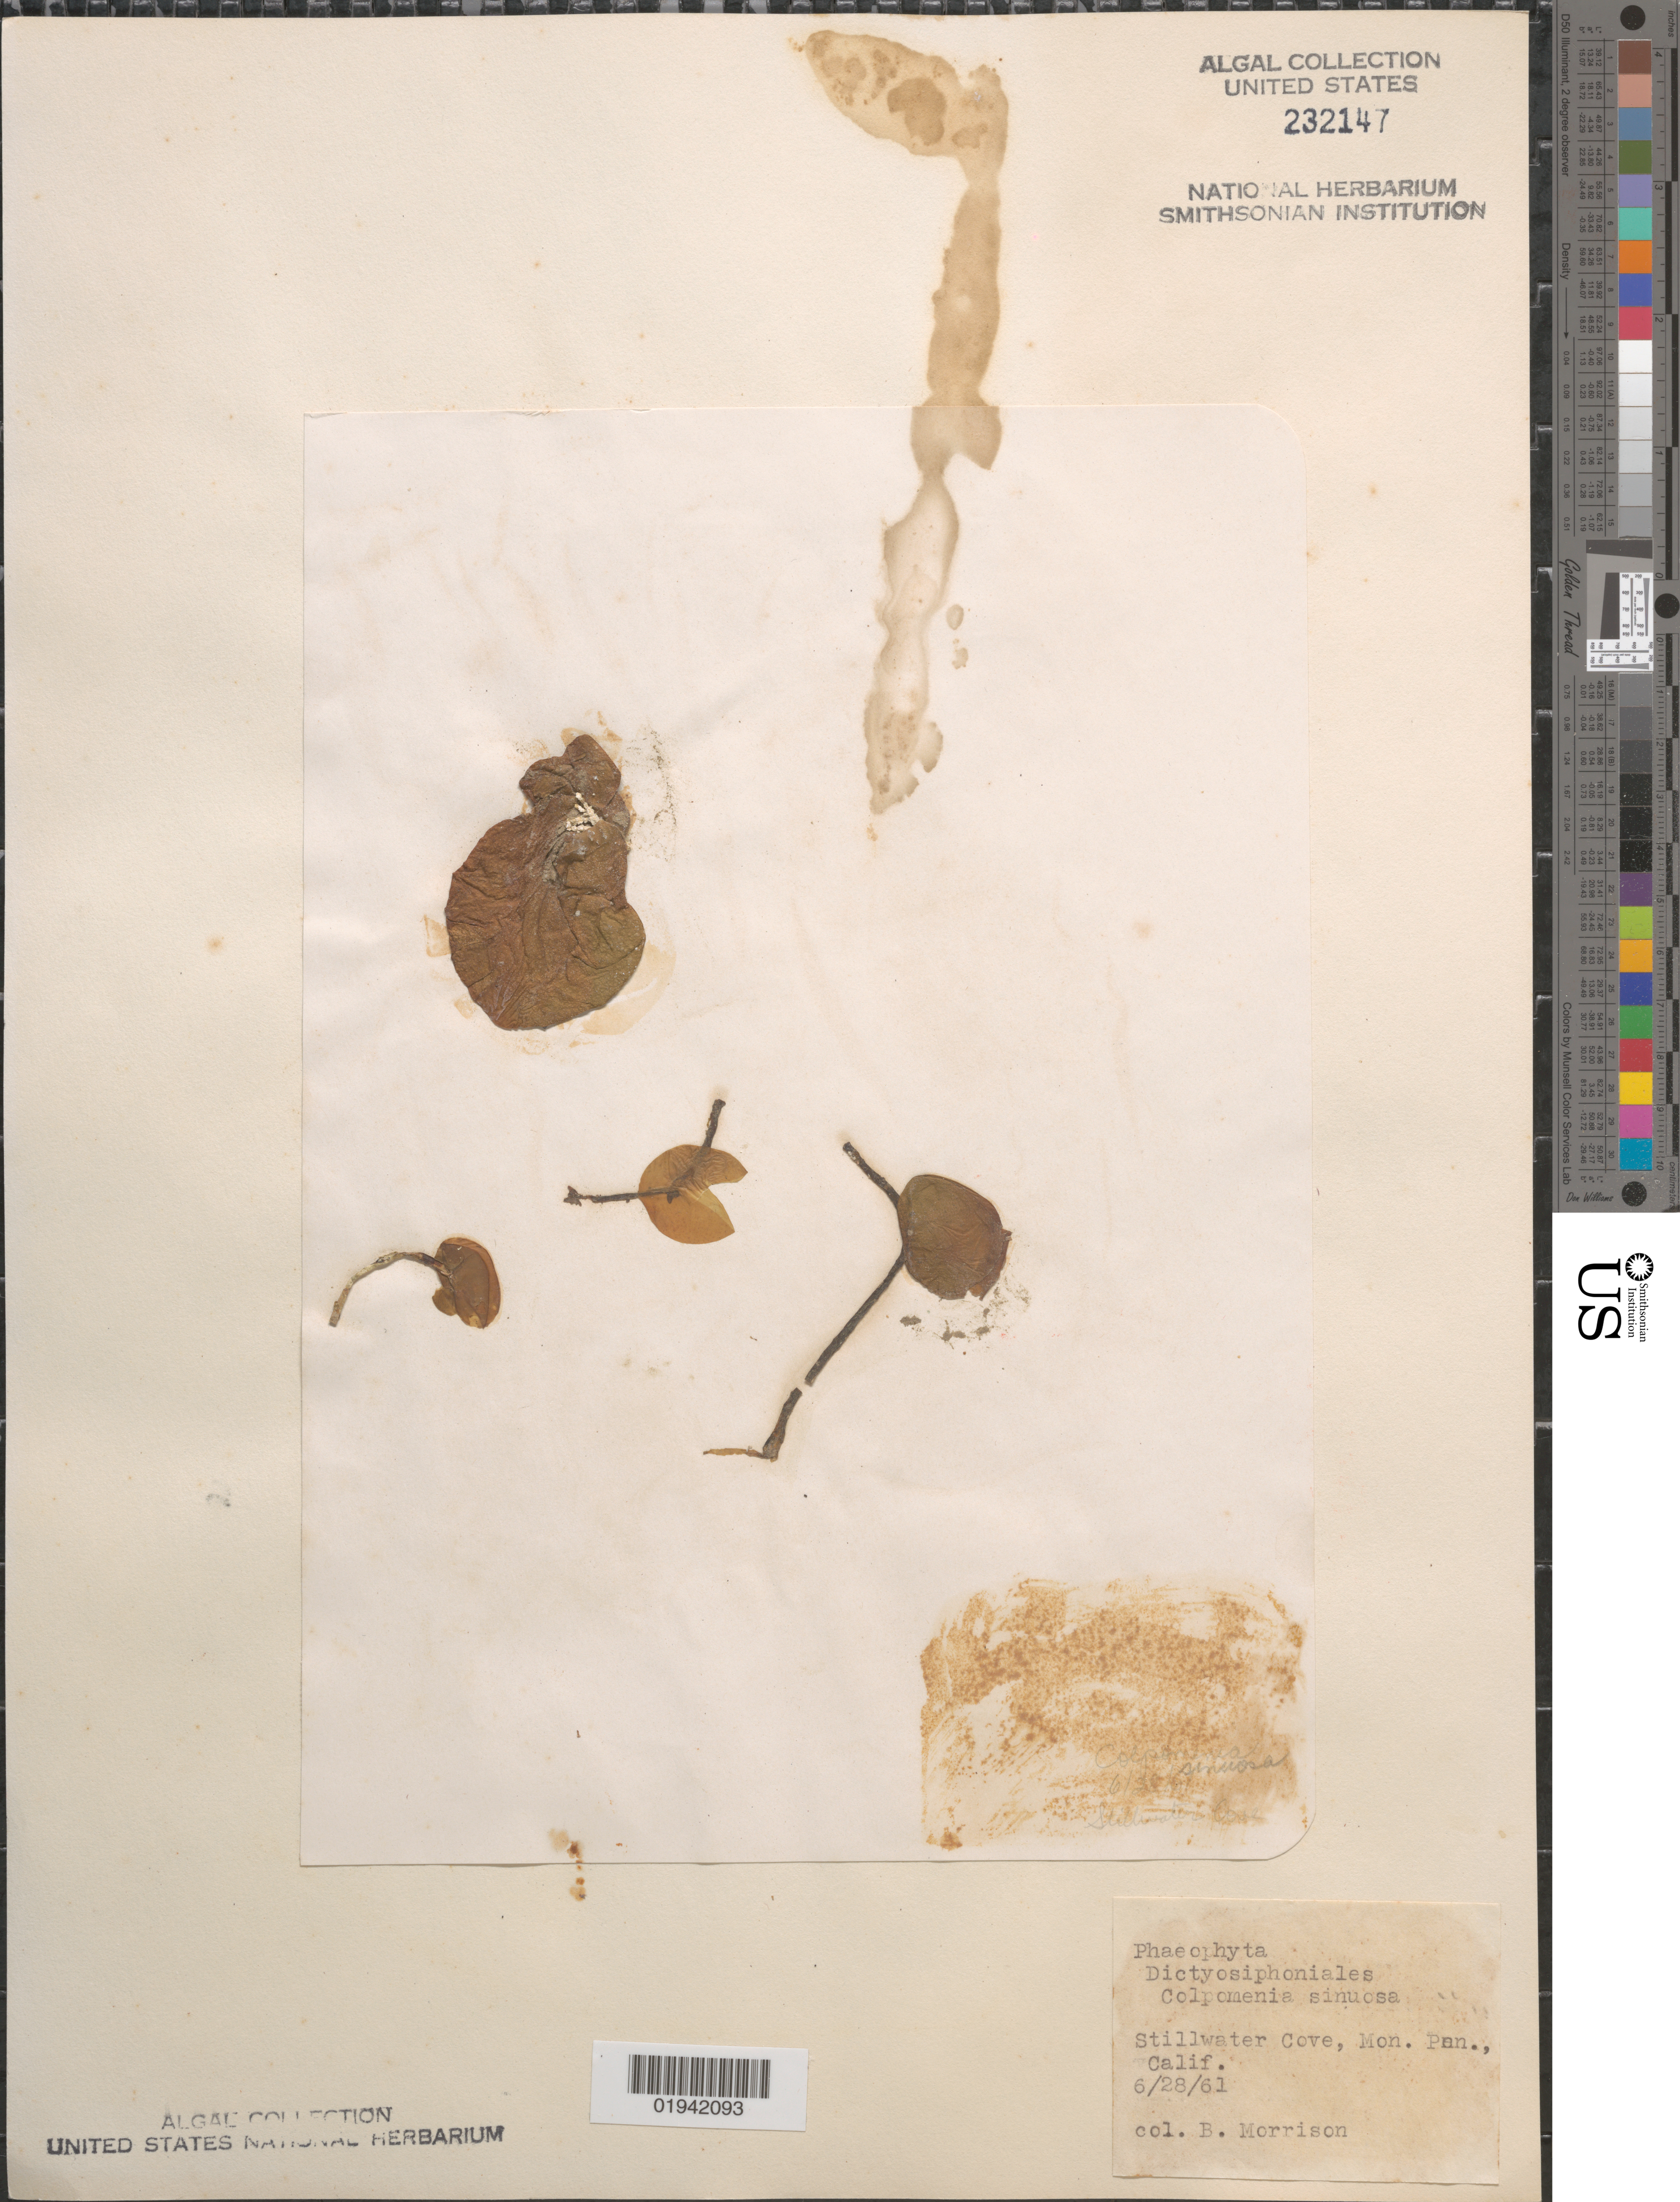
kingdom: Chromista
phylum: Ochrophyta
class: Phaeophyceae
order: Scytosiphonales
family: Scytosiphonaceae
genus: Colpomenia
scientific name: Colpomenia sinuosa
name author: (K. Mert. ex Roth) Derbes & Solier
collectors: B. Morrison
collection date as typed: Transcribed d/m/y: 28/6/61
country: United States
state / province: California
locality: Stillwater Cove, Mon. Pen.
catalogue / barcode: US 232147